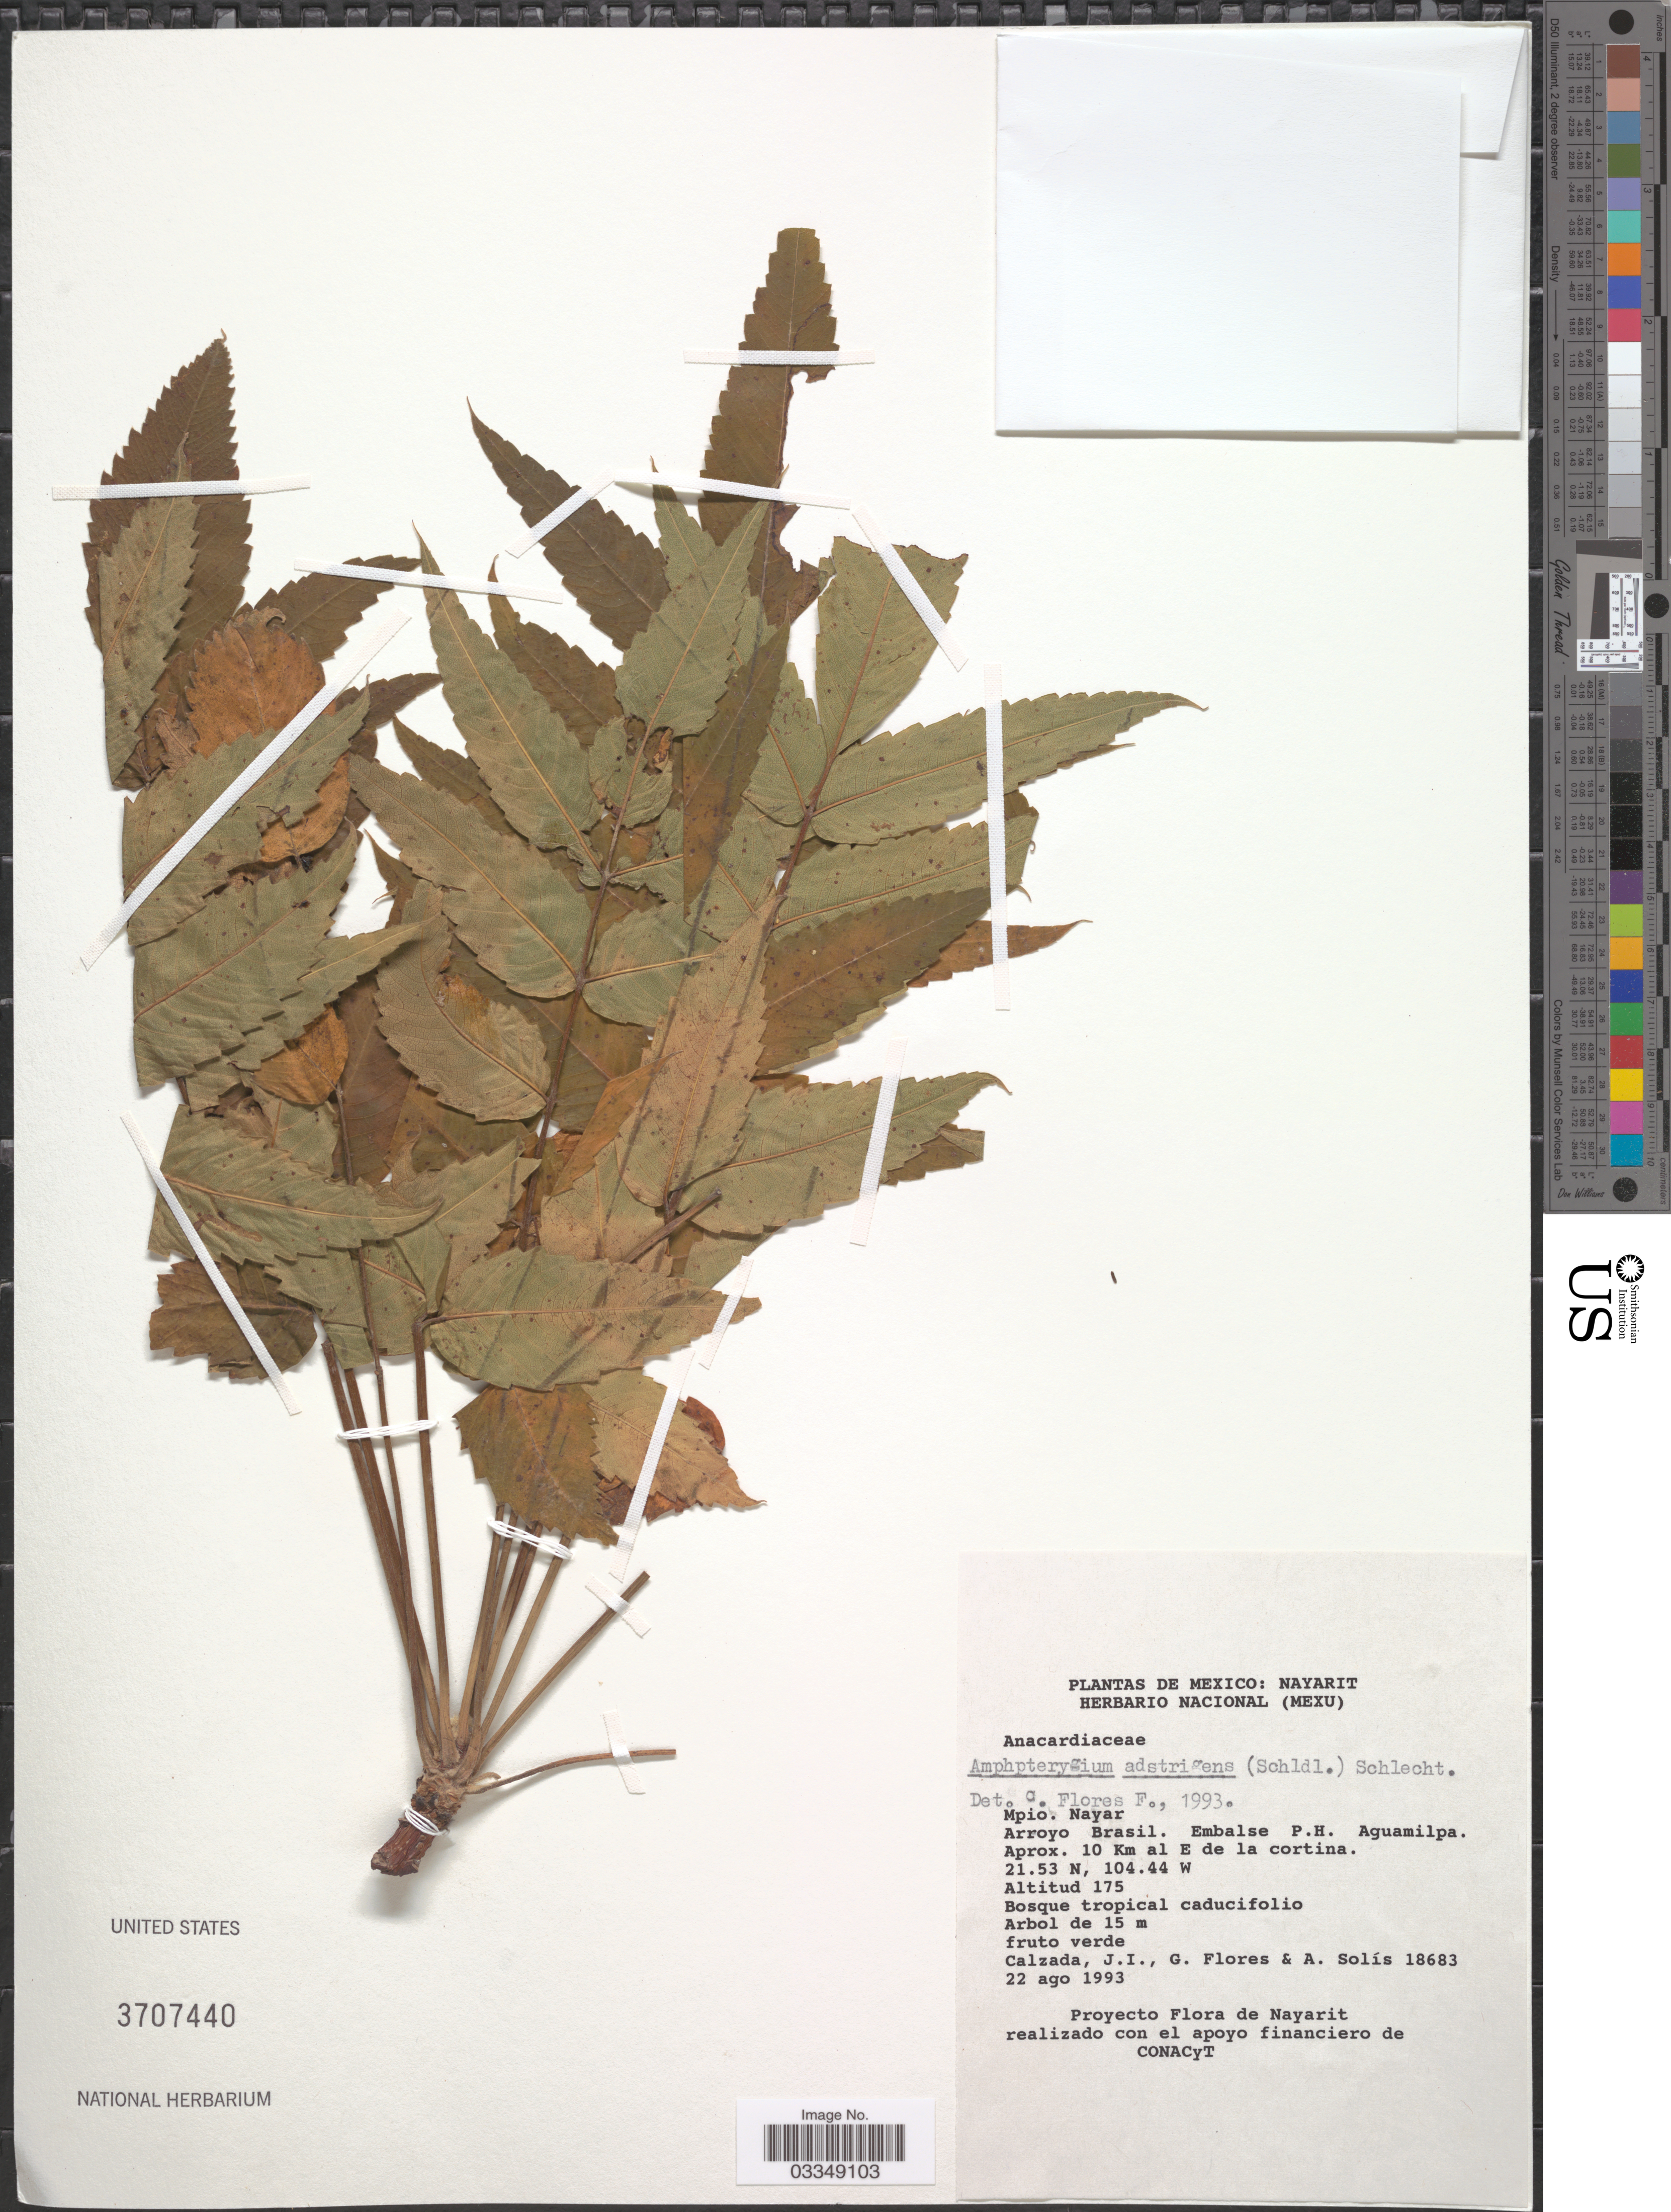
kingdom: Plantae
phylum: Tracheophyta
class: Magnoliopsida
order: Sapindales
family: Anacardiaceae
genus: Amphipterygium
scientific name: Amphipterygium adstringens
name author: (Schltdl.) Schiede ex Standl.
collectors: J. I. Calzada, G. Flores F. & A. Solis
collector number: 18683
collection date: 1993-08-22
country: Mexico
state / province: Nayarit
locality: Mpio. Nayar. Arroyo Brasil. Embalse P. H. Aguamilpa. Approx. 10 Km al E de la cortina.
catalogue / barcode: US 3707440